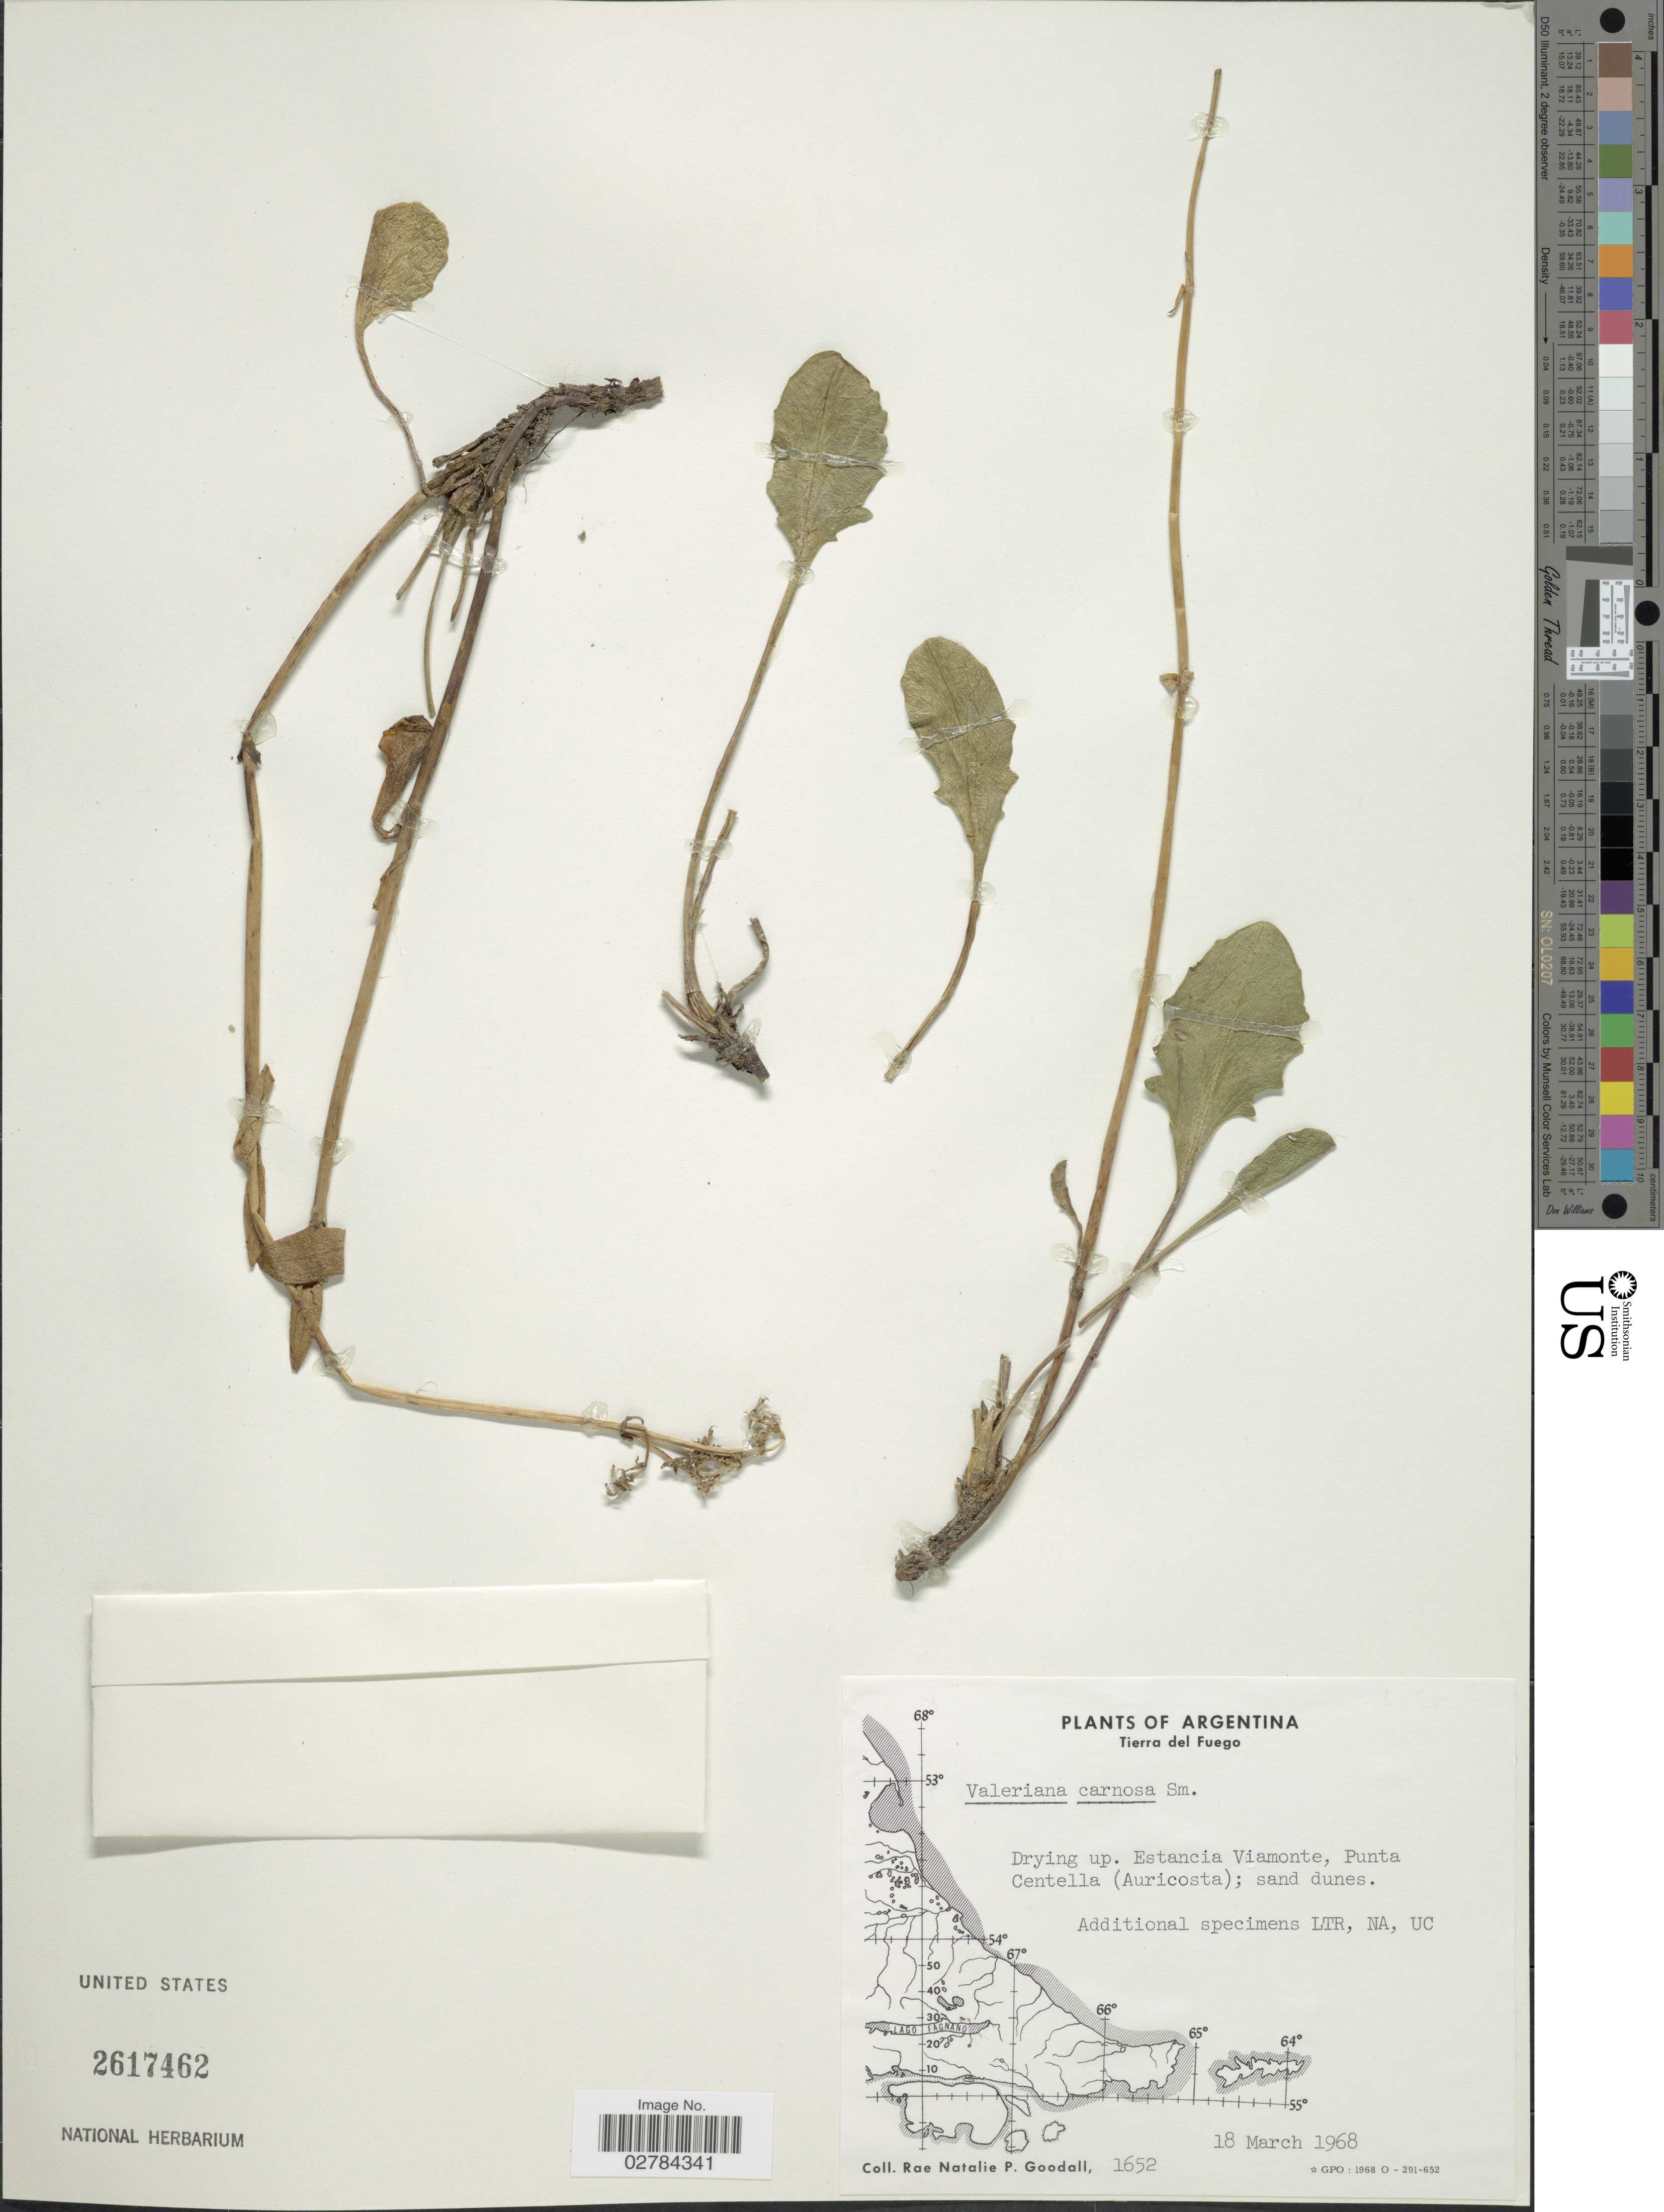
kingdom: Plantae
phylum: Tracheophyta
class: Magnoliopsida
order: Dipsacales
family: Caprifoliaceae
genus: Valeriana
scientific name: Valeriana carnosa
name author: Sm.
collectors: R. Goodall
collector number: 1652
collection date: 1968-03-18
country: Argentina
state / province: Tierra del Fuego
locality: Estancia Viamonte, Punta Centella (Auricosta).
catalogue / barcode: US 2617462